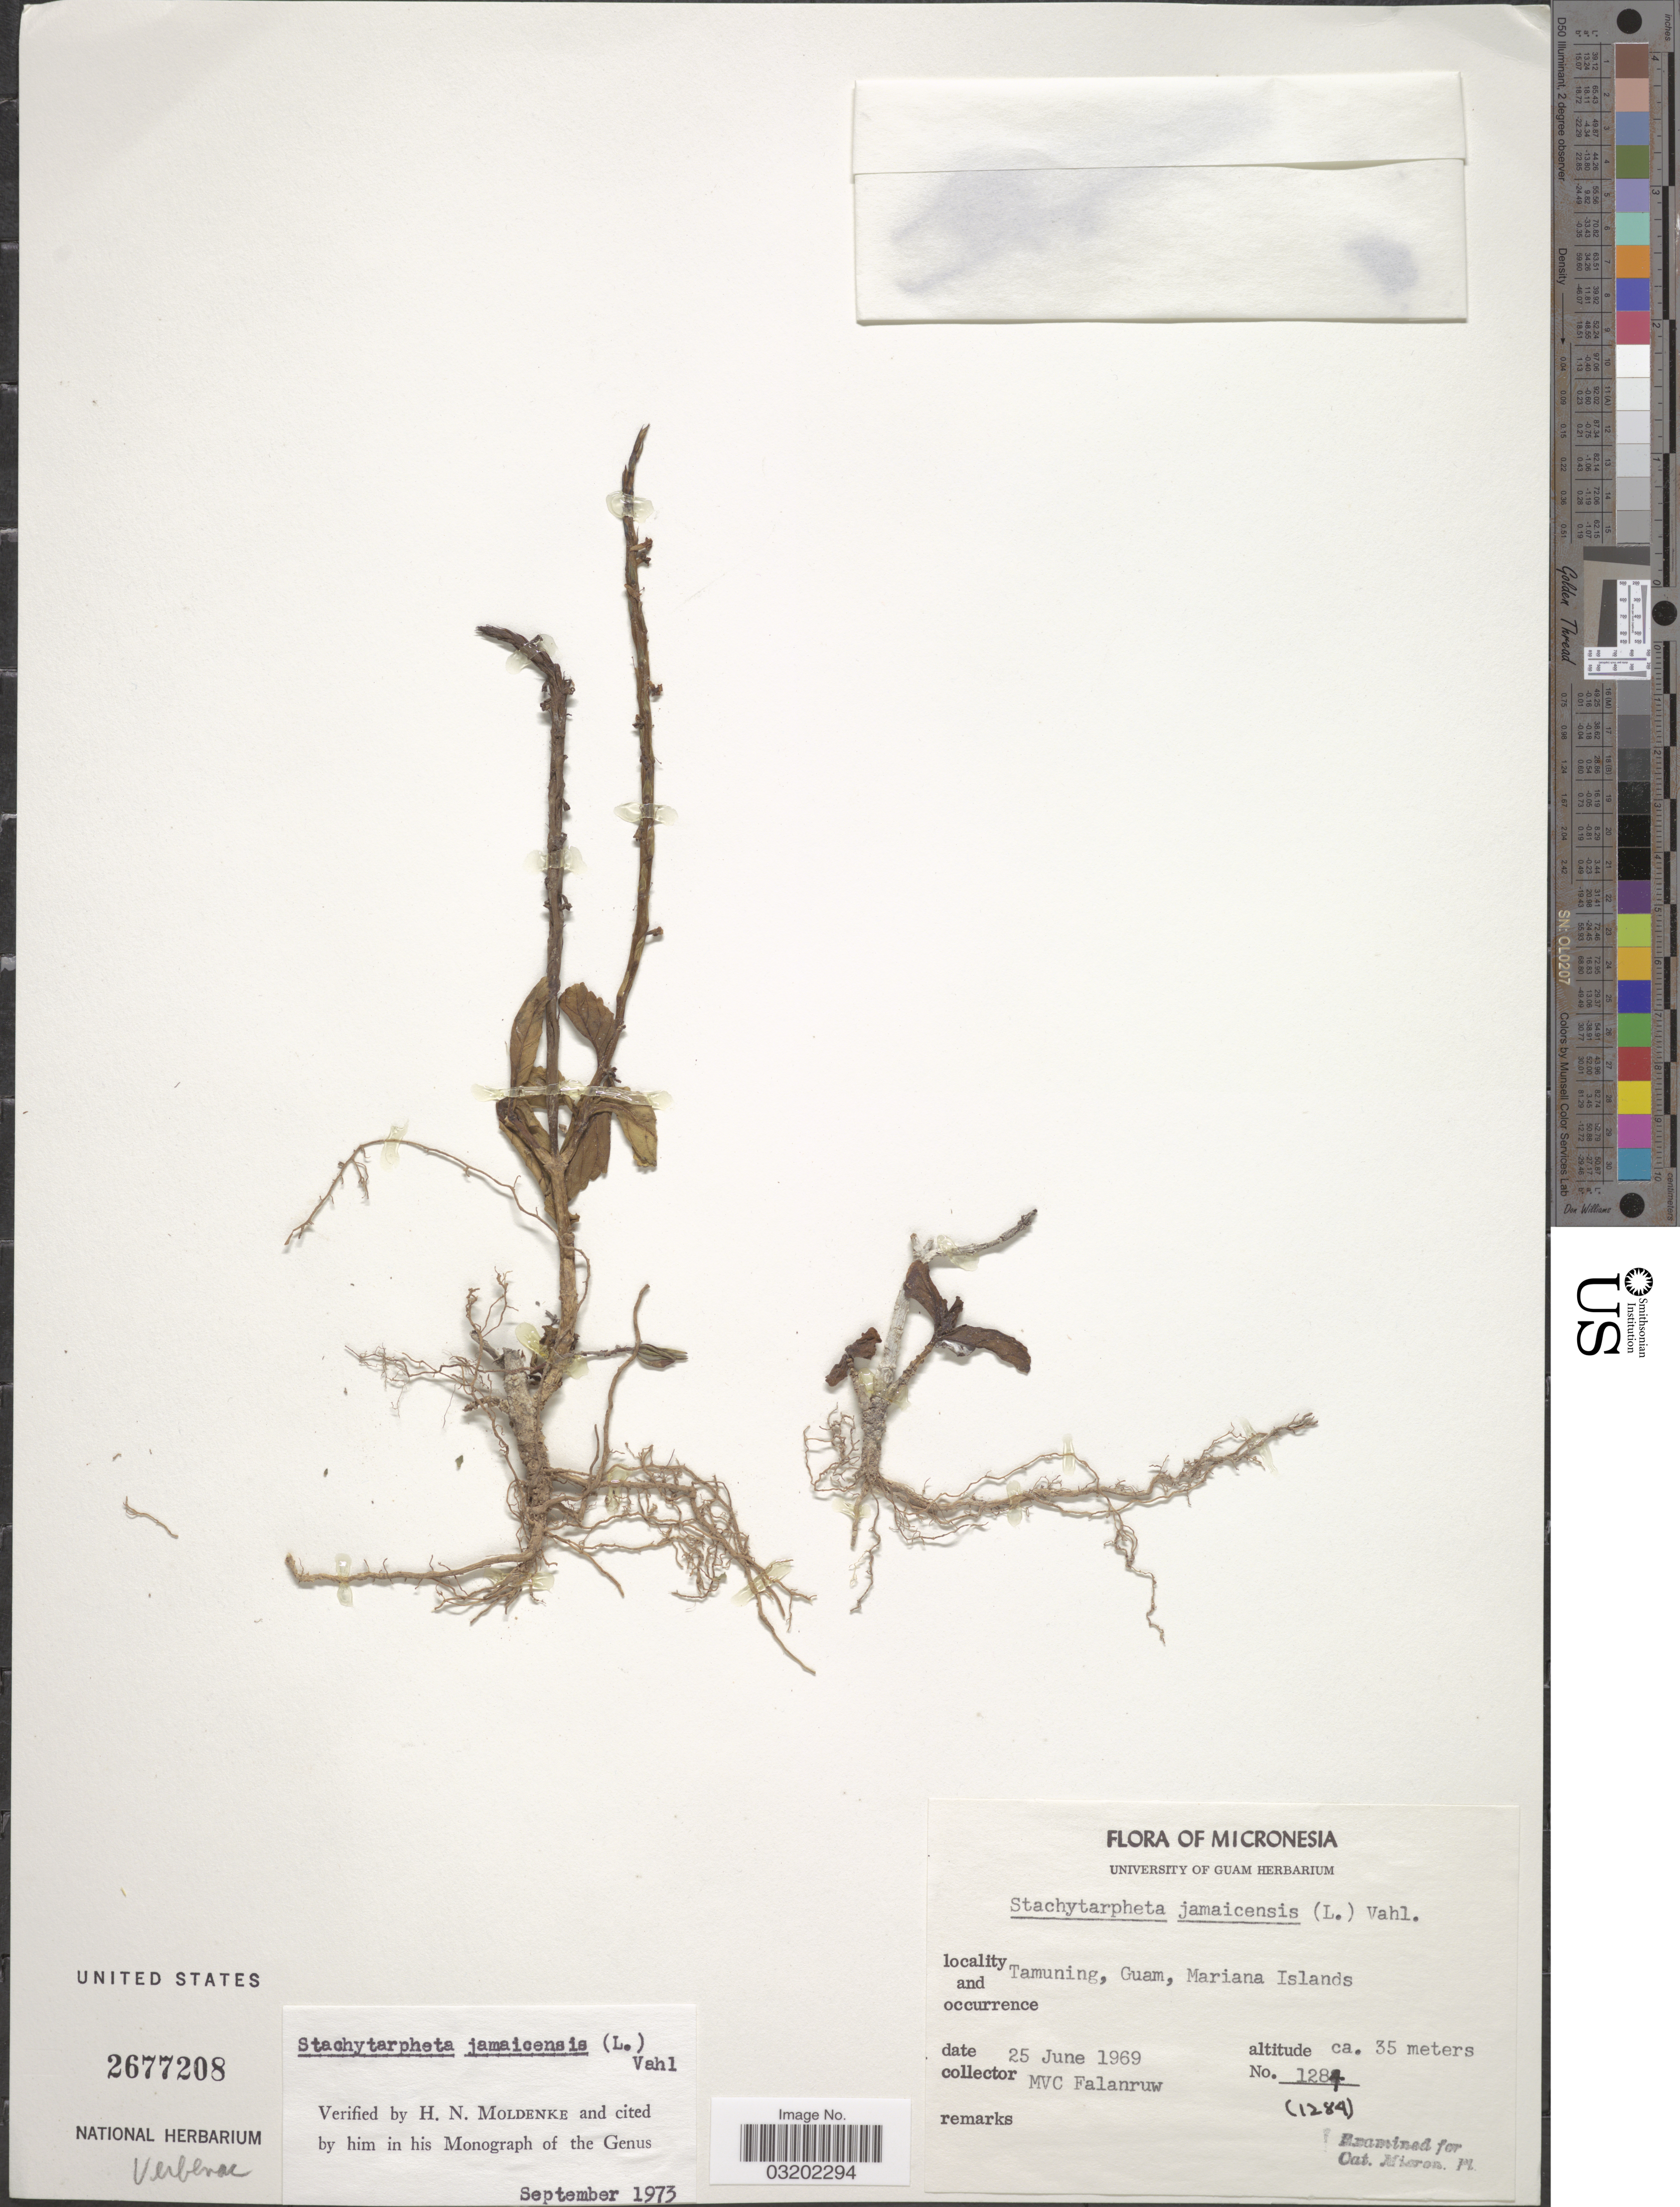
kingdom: Plantae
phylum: Tracheophyta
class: Magnoliopsida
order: Lamiales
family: Verbenaceae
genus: Stachytarpheta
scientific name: Stachytarpheta jamaicensis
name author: (L.) Vahl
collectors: M. V. Falanruw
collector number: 1284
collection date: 1969-06-25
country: Guam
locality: Tamuning, Guam, Mariana Islands.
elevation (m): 35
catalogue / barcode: US 2677208